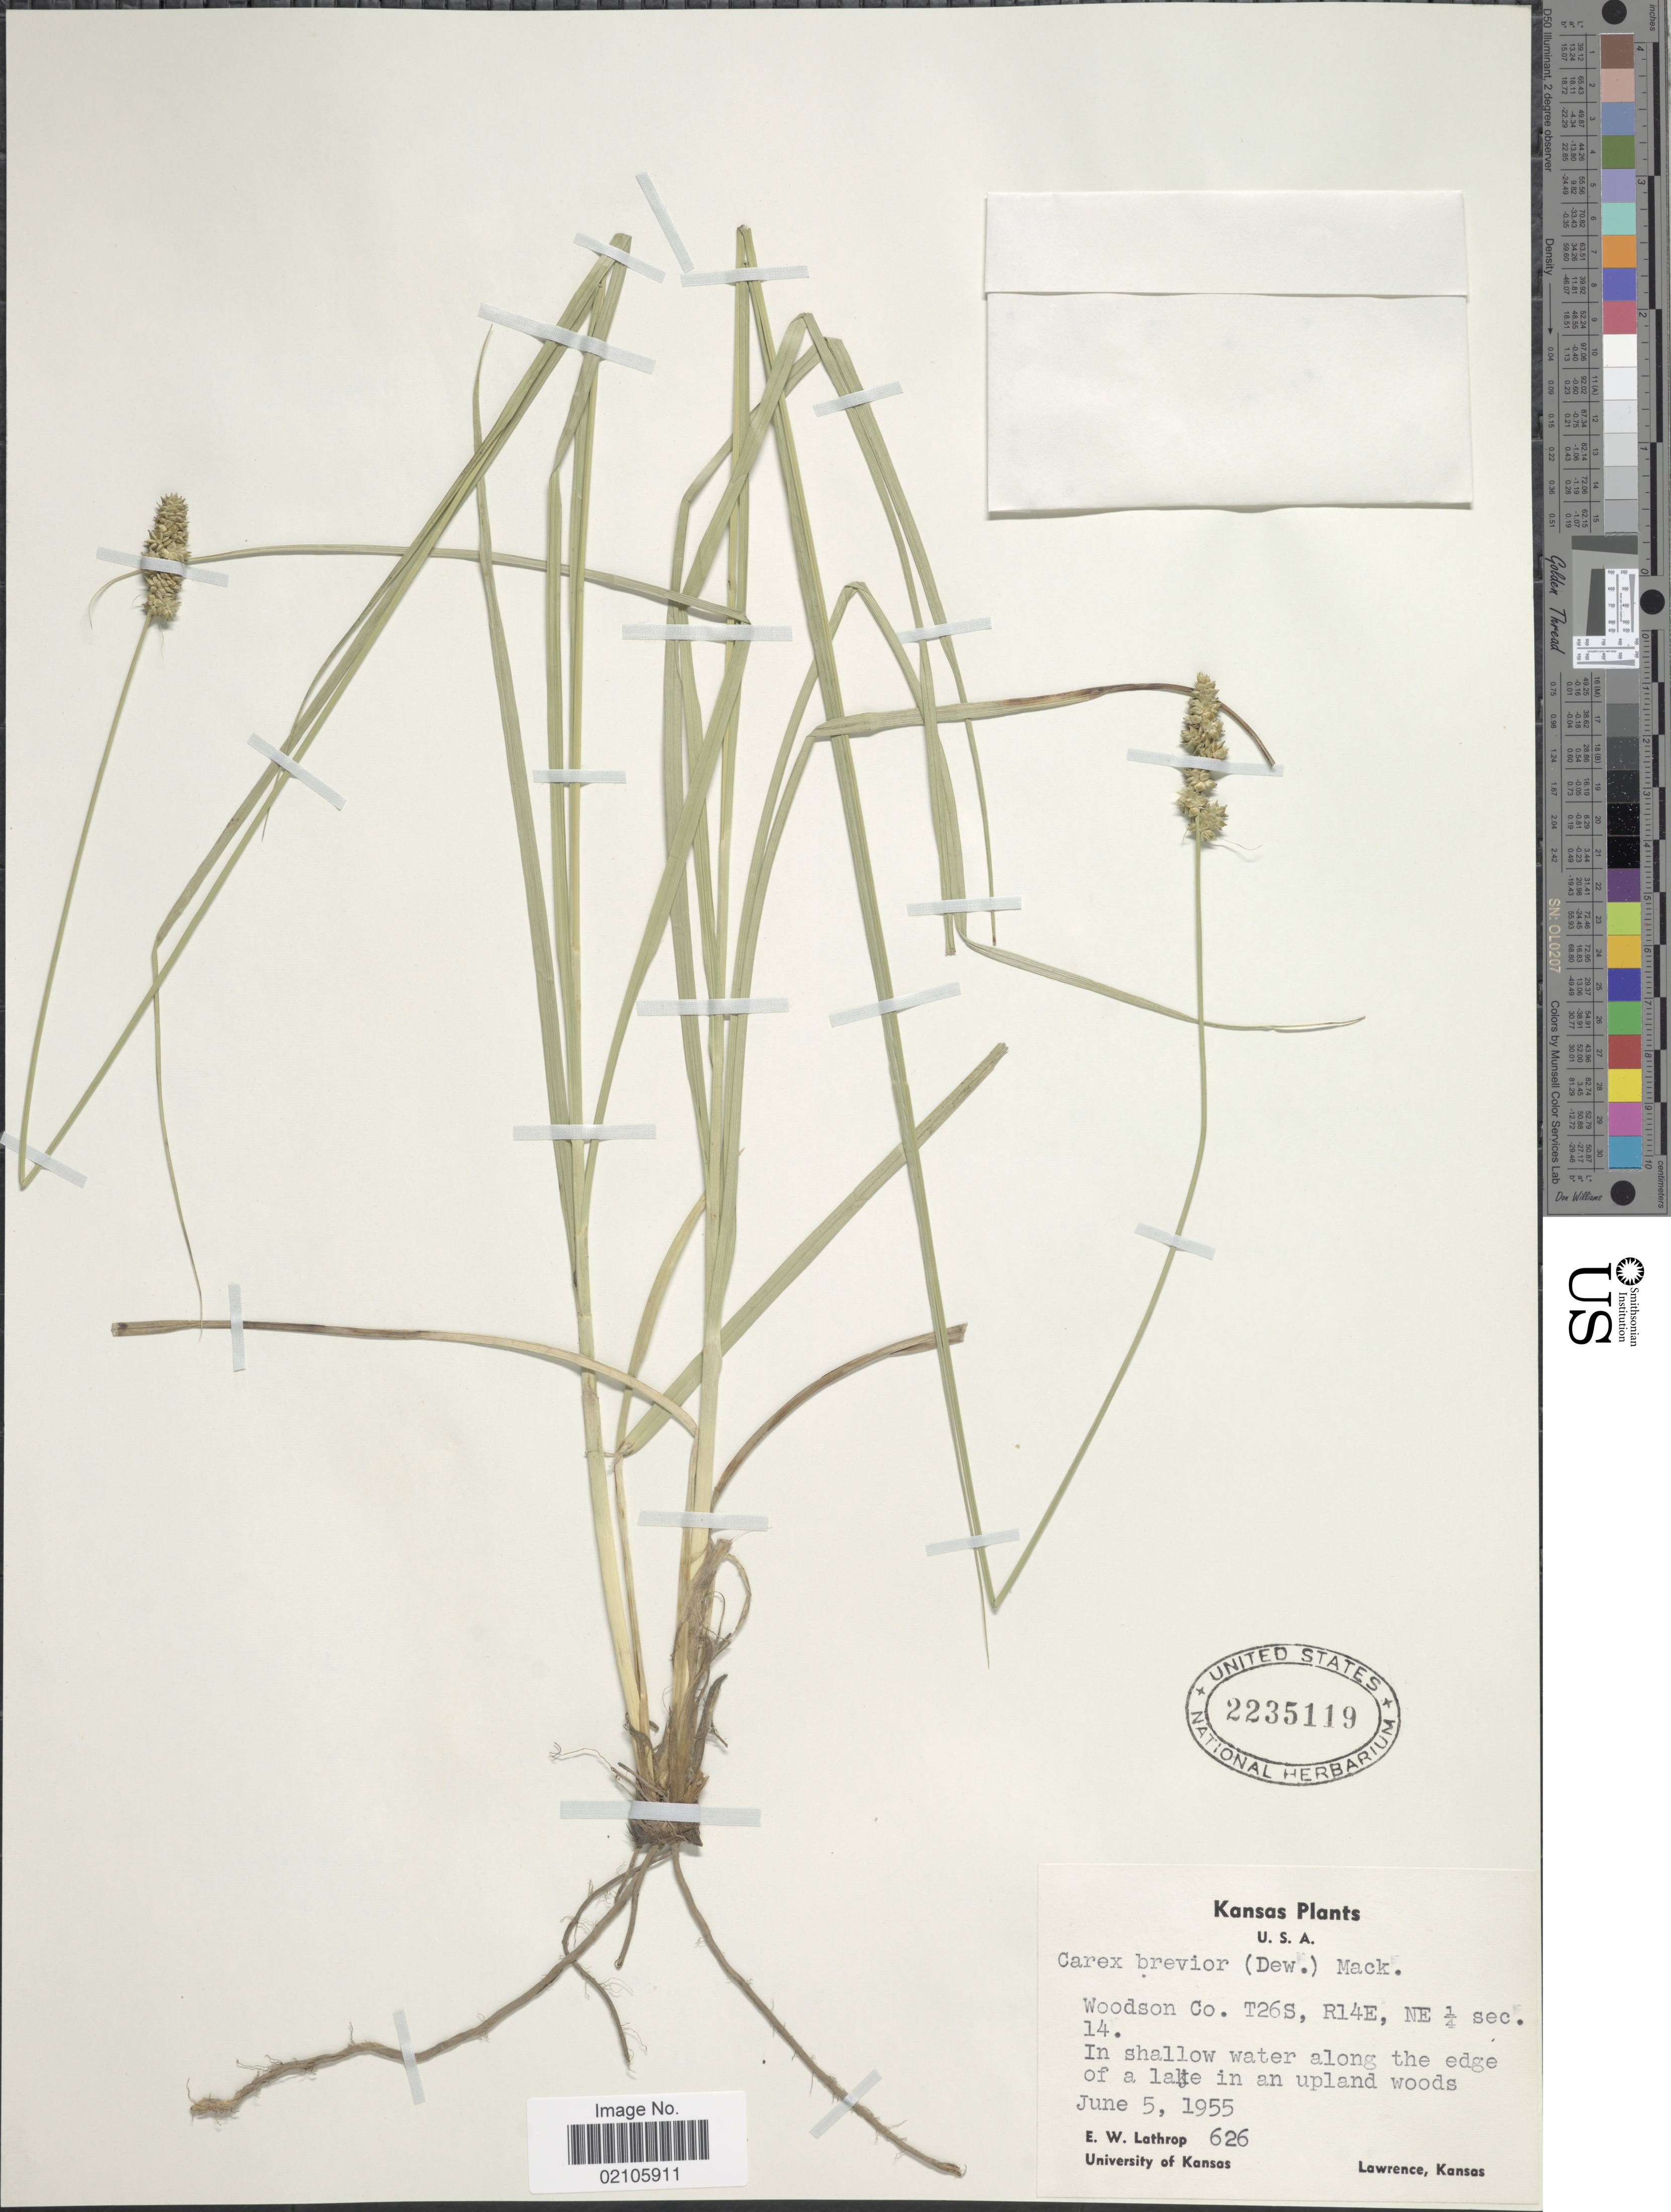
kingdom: Plantae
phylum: Tracheophyta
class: Liliopsida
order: Poales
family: Cyperaceae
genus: Carex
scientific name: Carex brevior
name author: (Dewey) Mack. ex Lunell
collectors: E. W. Lathrop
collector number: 626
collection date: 1955-06-05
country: United States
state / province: Kansas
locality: Woodson Co. T26S, R14E, NE 1/4 sec. 14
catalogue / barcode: US 2235119